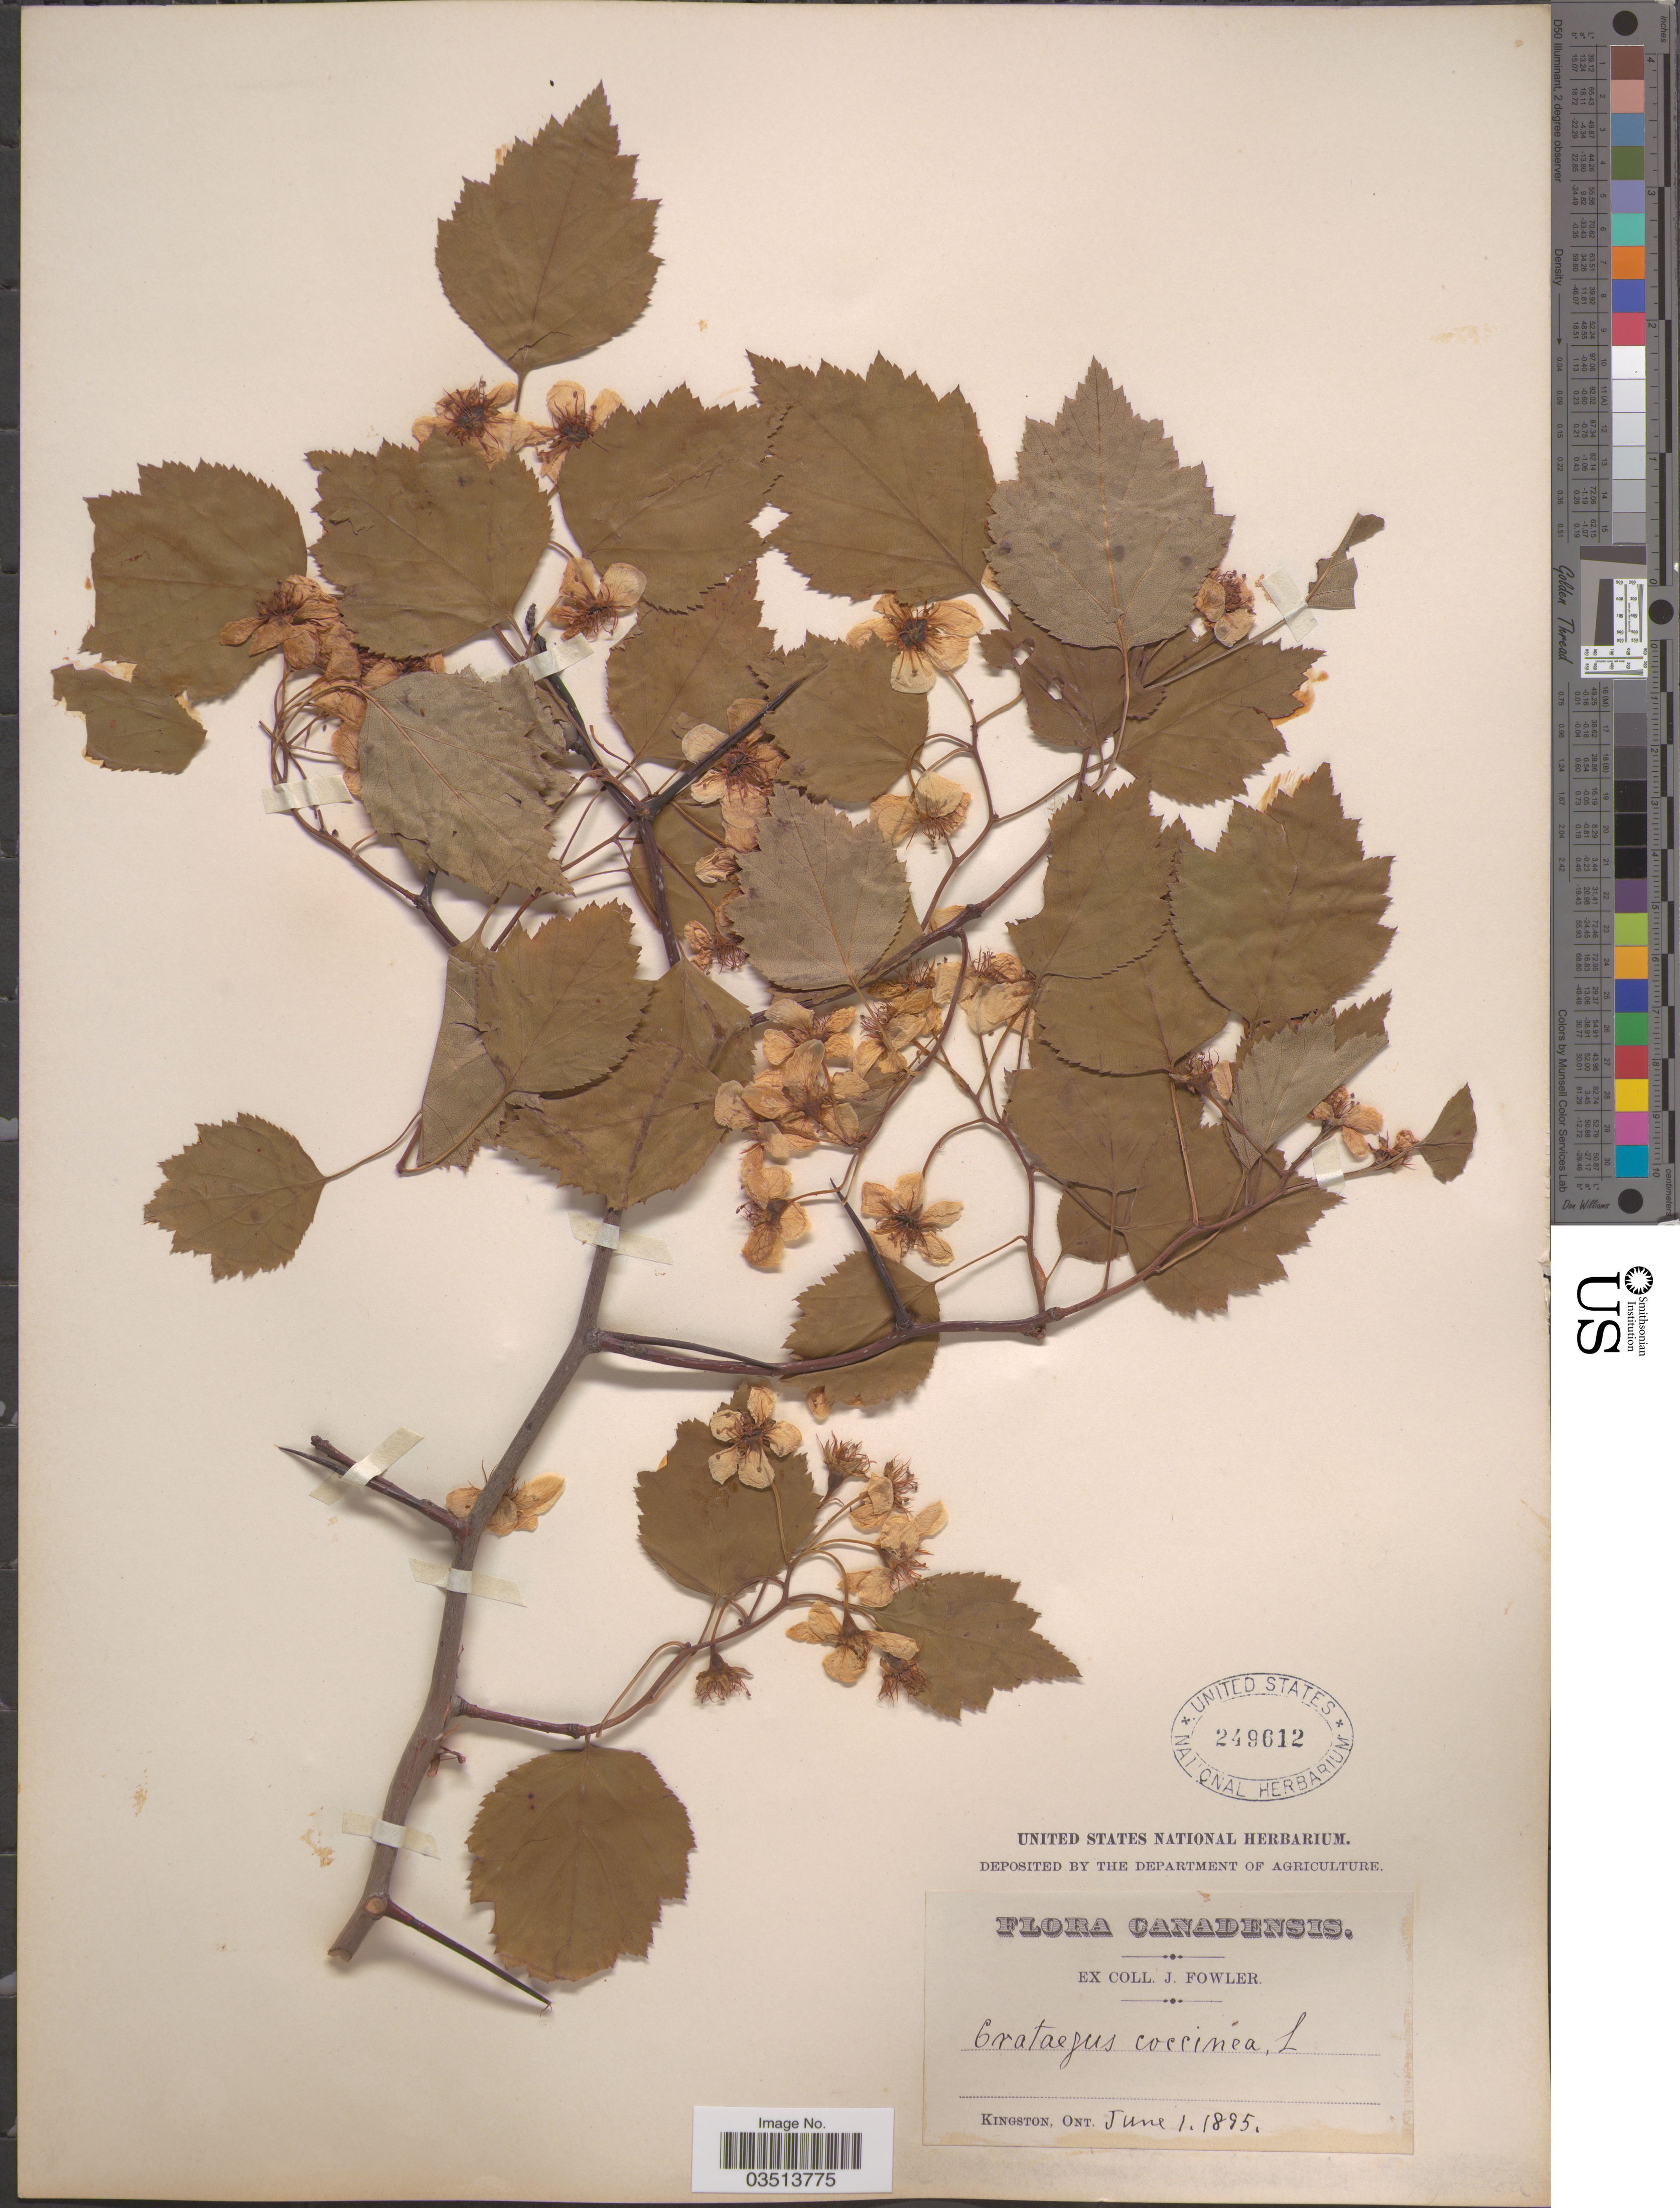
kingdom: Plantae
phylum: Tracheophyta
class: Magnoliopsida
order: Rosales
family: Rosaceae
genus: Crataegus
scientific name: Crataegus coccinea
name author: Ashe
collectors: J. Fowler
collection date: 1895-06-01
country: Canada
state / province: Ontario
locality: Kingston.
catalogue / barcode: US 249612